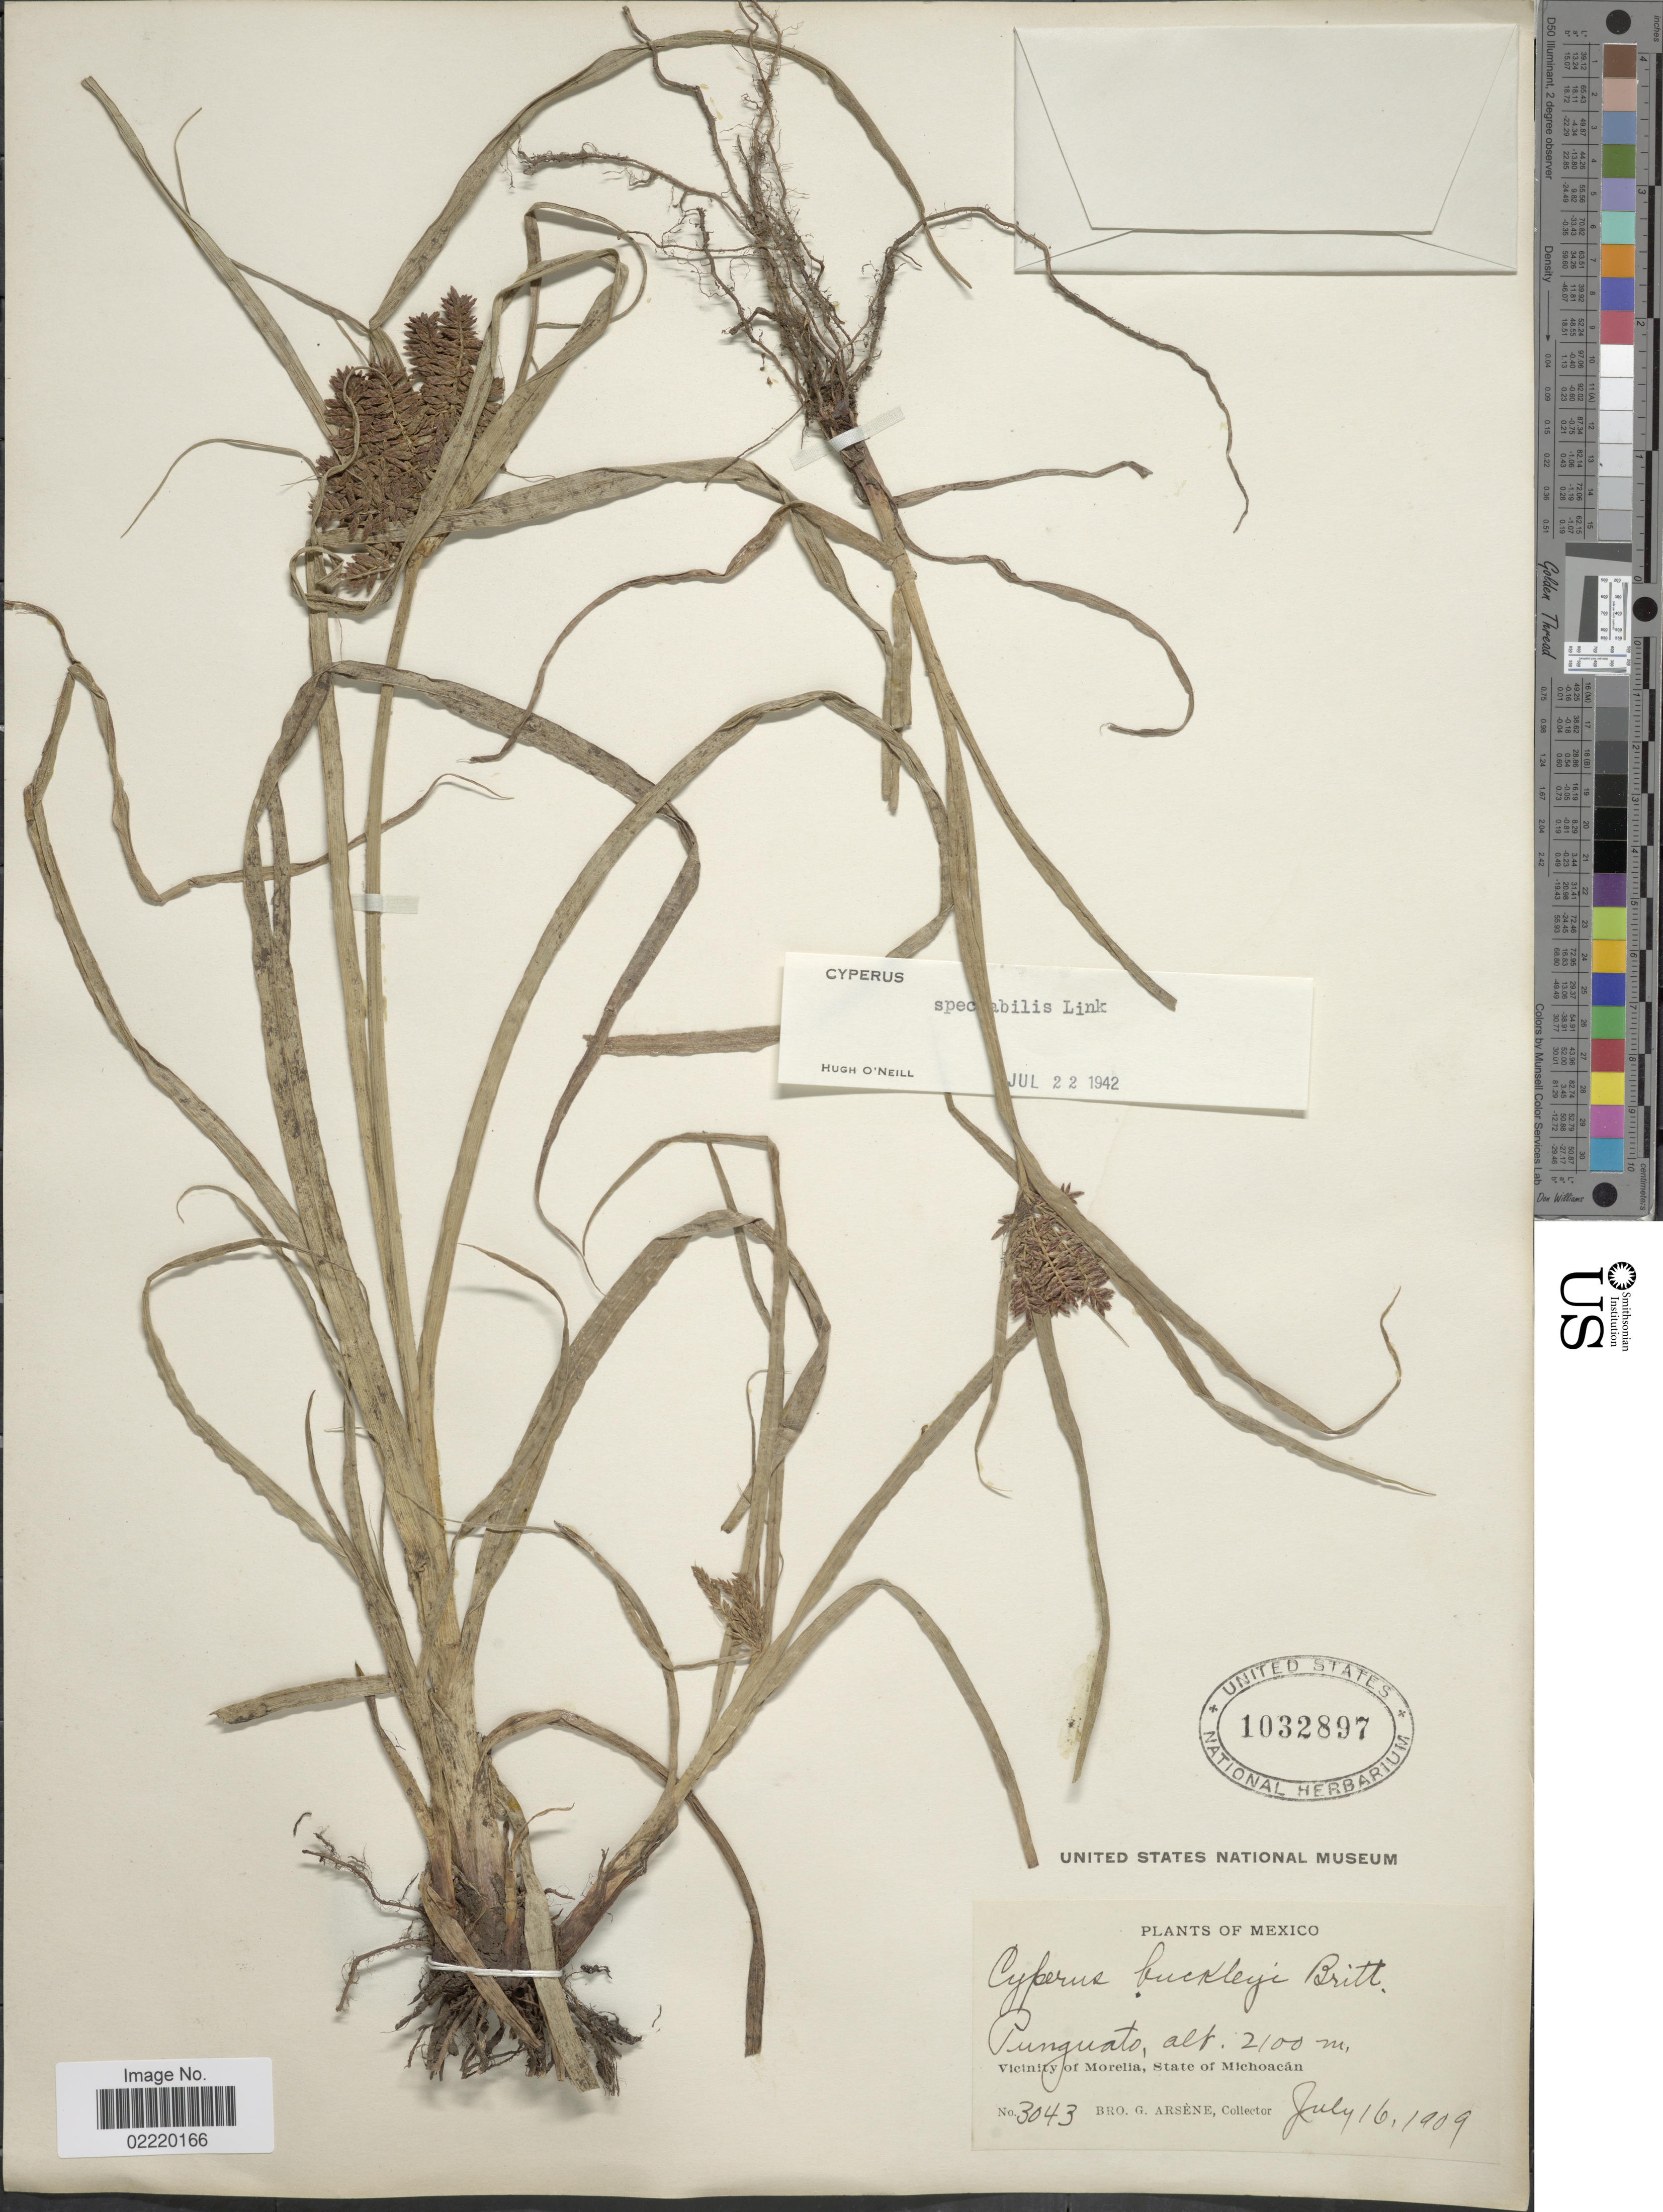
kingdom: Plantae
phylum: Tracheophyta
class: Liliopsida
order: Poales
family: Cyperaceae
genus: Cyperus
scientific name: Cyperus spectabilis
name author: Link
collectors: Bro. G. Arsène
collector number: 3043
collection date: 1909-07-16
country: Mexico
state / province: Michoacán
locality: Punguato, Vicinity of Morelia.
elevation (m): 2100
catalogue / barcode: US 1032897